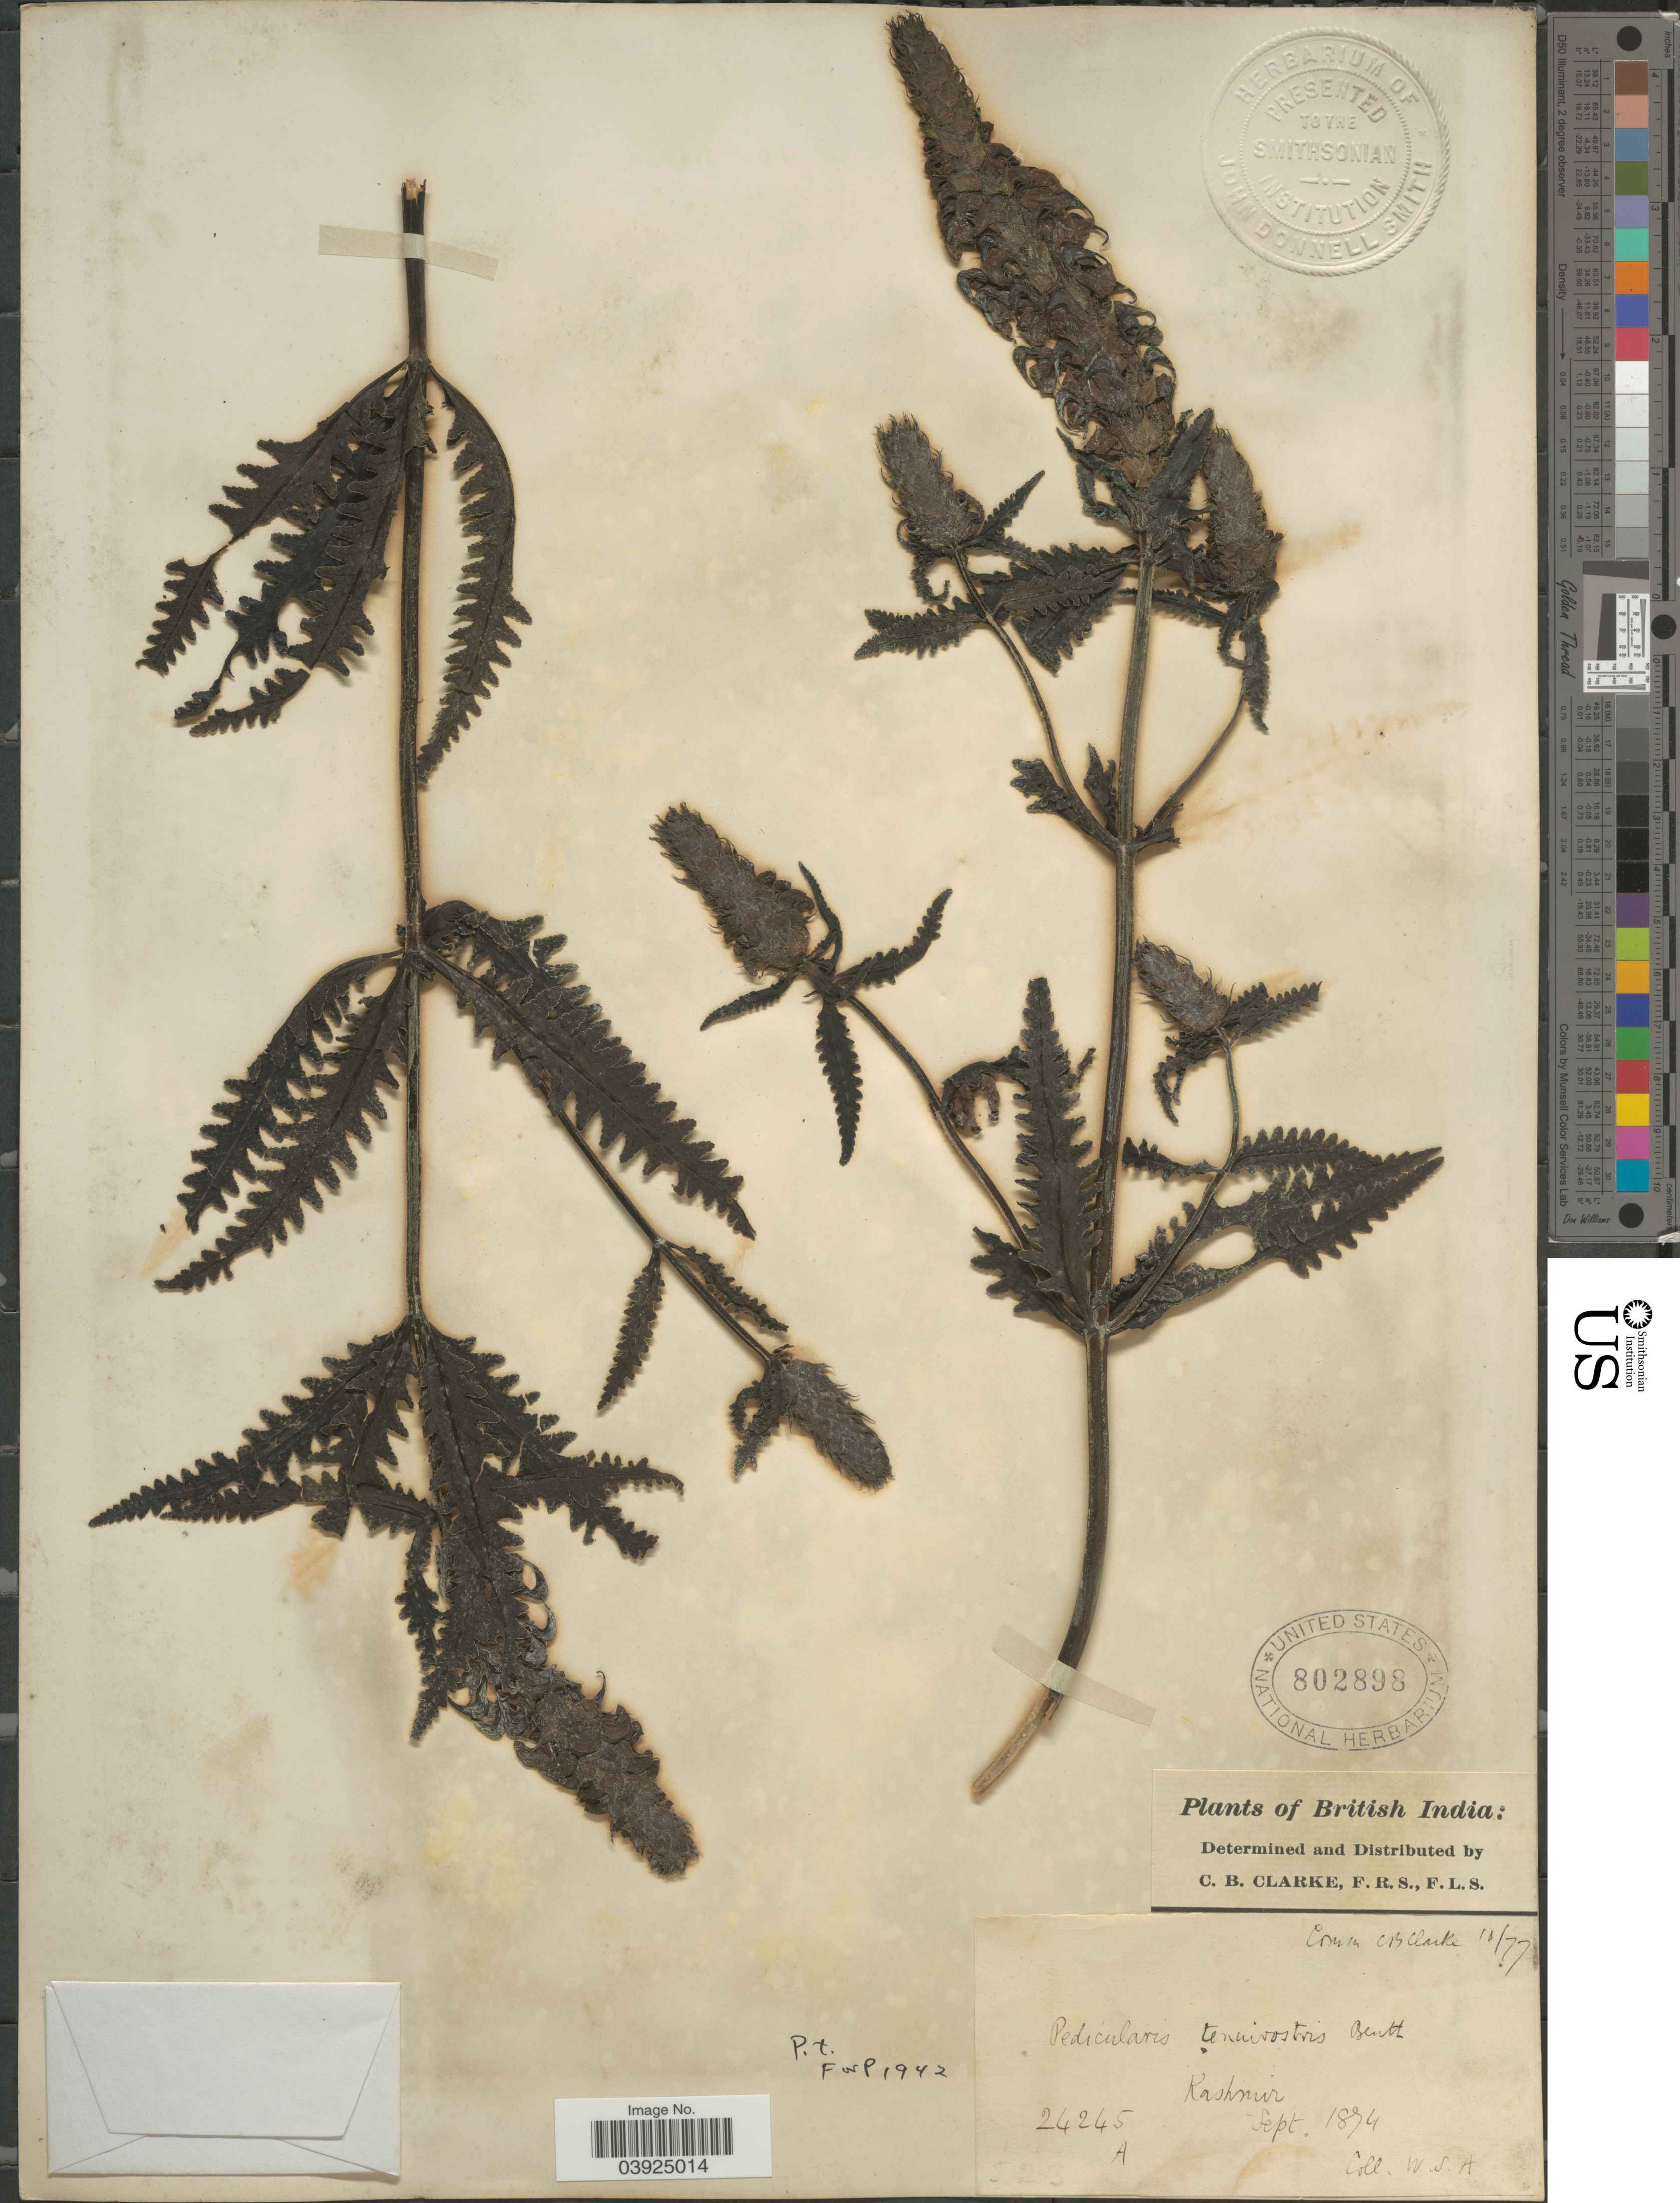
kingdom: Plantae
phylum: Tracheophyta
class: Magnoliopsida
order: Lamiales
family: Orobanchaceae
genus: Pedicularis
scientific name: Pedicularis tenuirostris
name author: Benth.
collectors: W. S. A.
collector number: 24245A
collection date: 1874-09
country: India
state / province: Jammu and Kashmir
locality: British India. Kashmir.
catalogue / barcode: US 802898